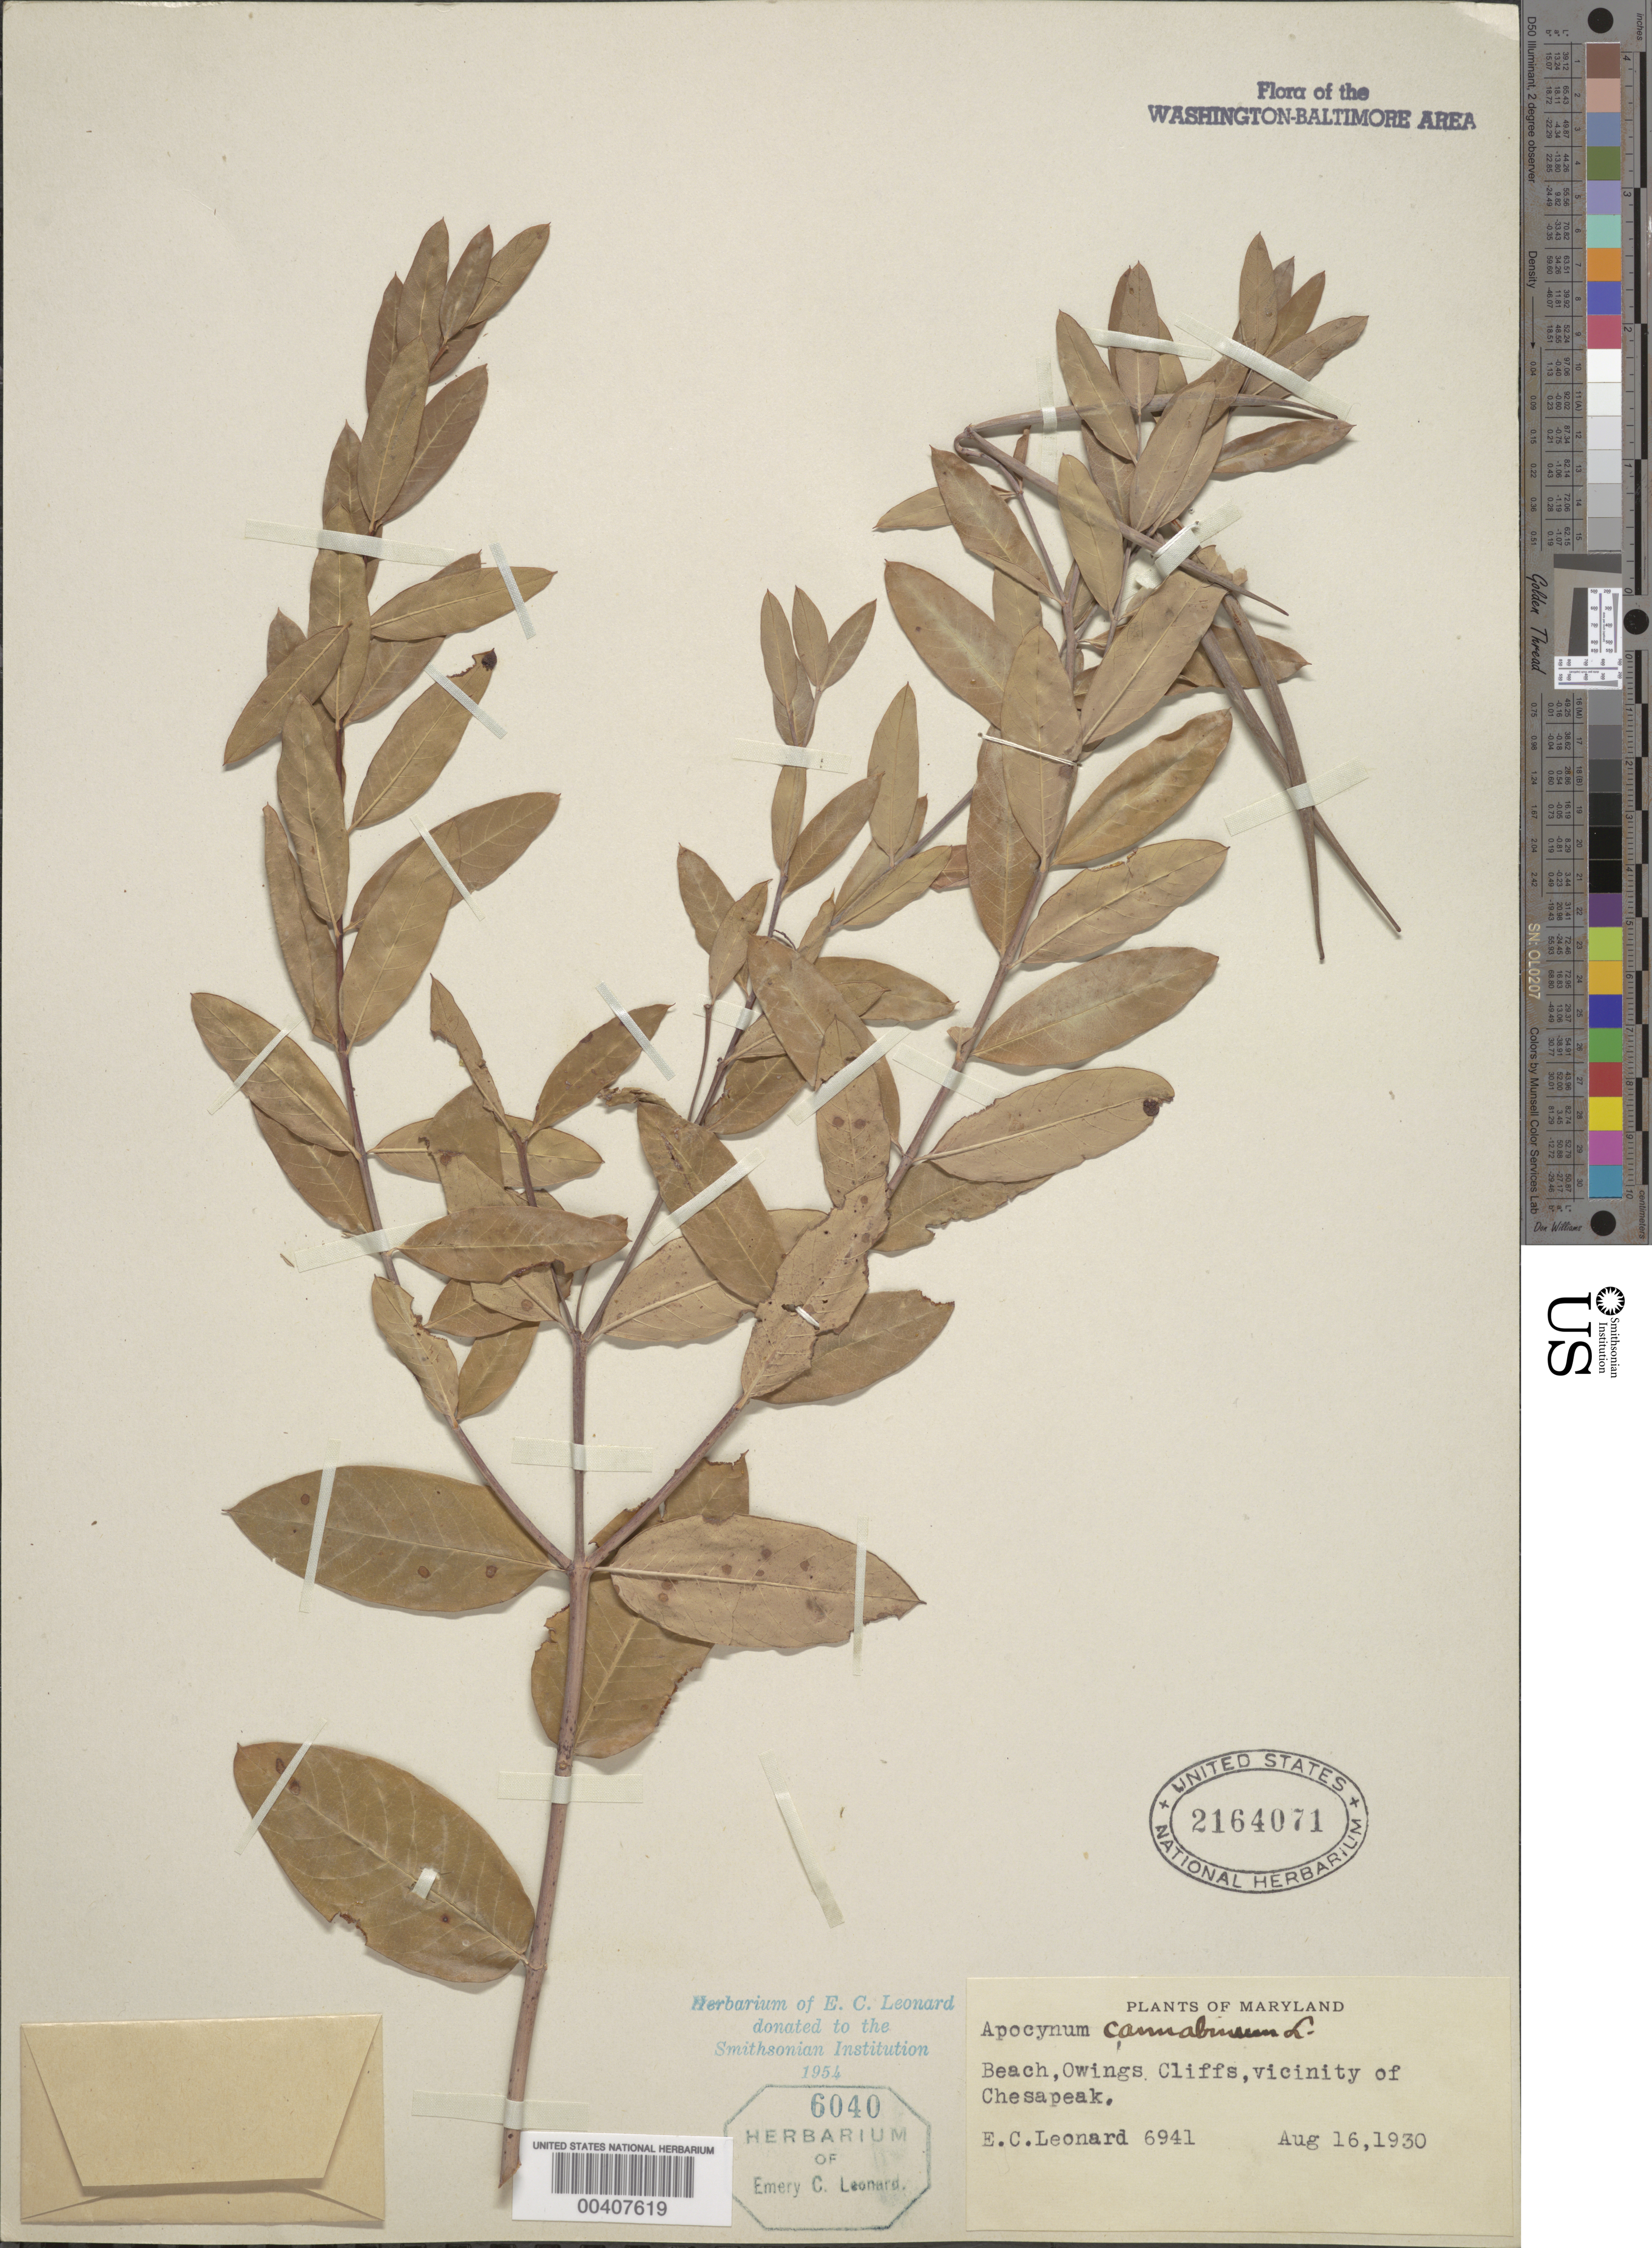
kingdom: Plantae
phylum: Tracheophyta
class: Magnoliopsida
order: Gentianales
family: Apocynaceae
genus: Apocynum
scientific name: Apocynum cannabinum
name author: L.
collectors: E. C. Leonard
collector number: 6941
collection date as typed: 16 Aug 1930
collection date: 1930-08-16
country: United States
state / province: Maryland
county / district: Anne Arundel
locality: Owings cliffs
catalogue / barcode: US 2164071